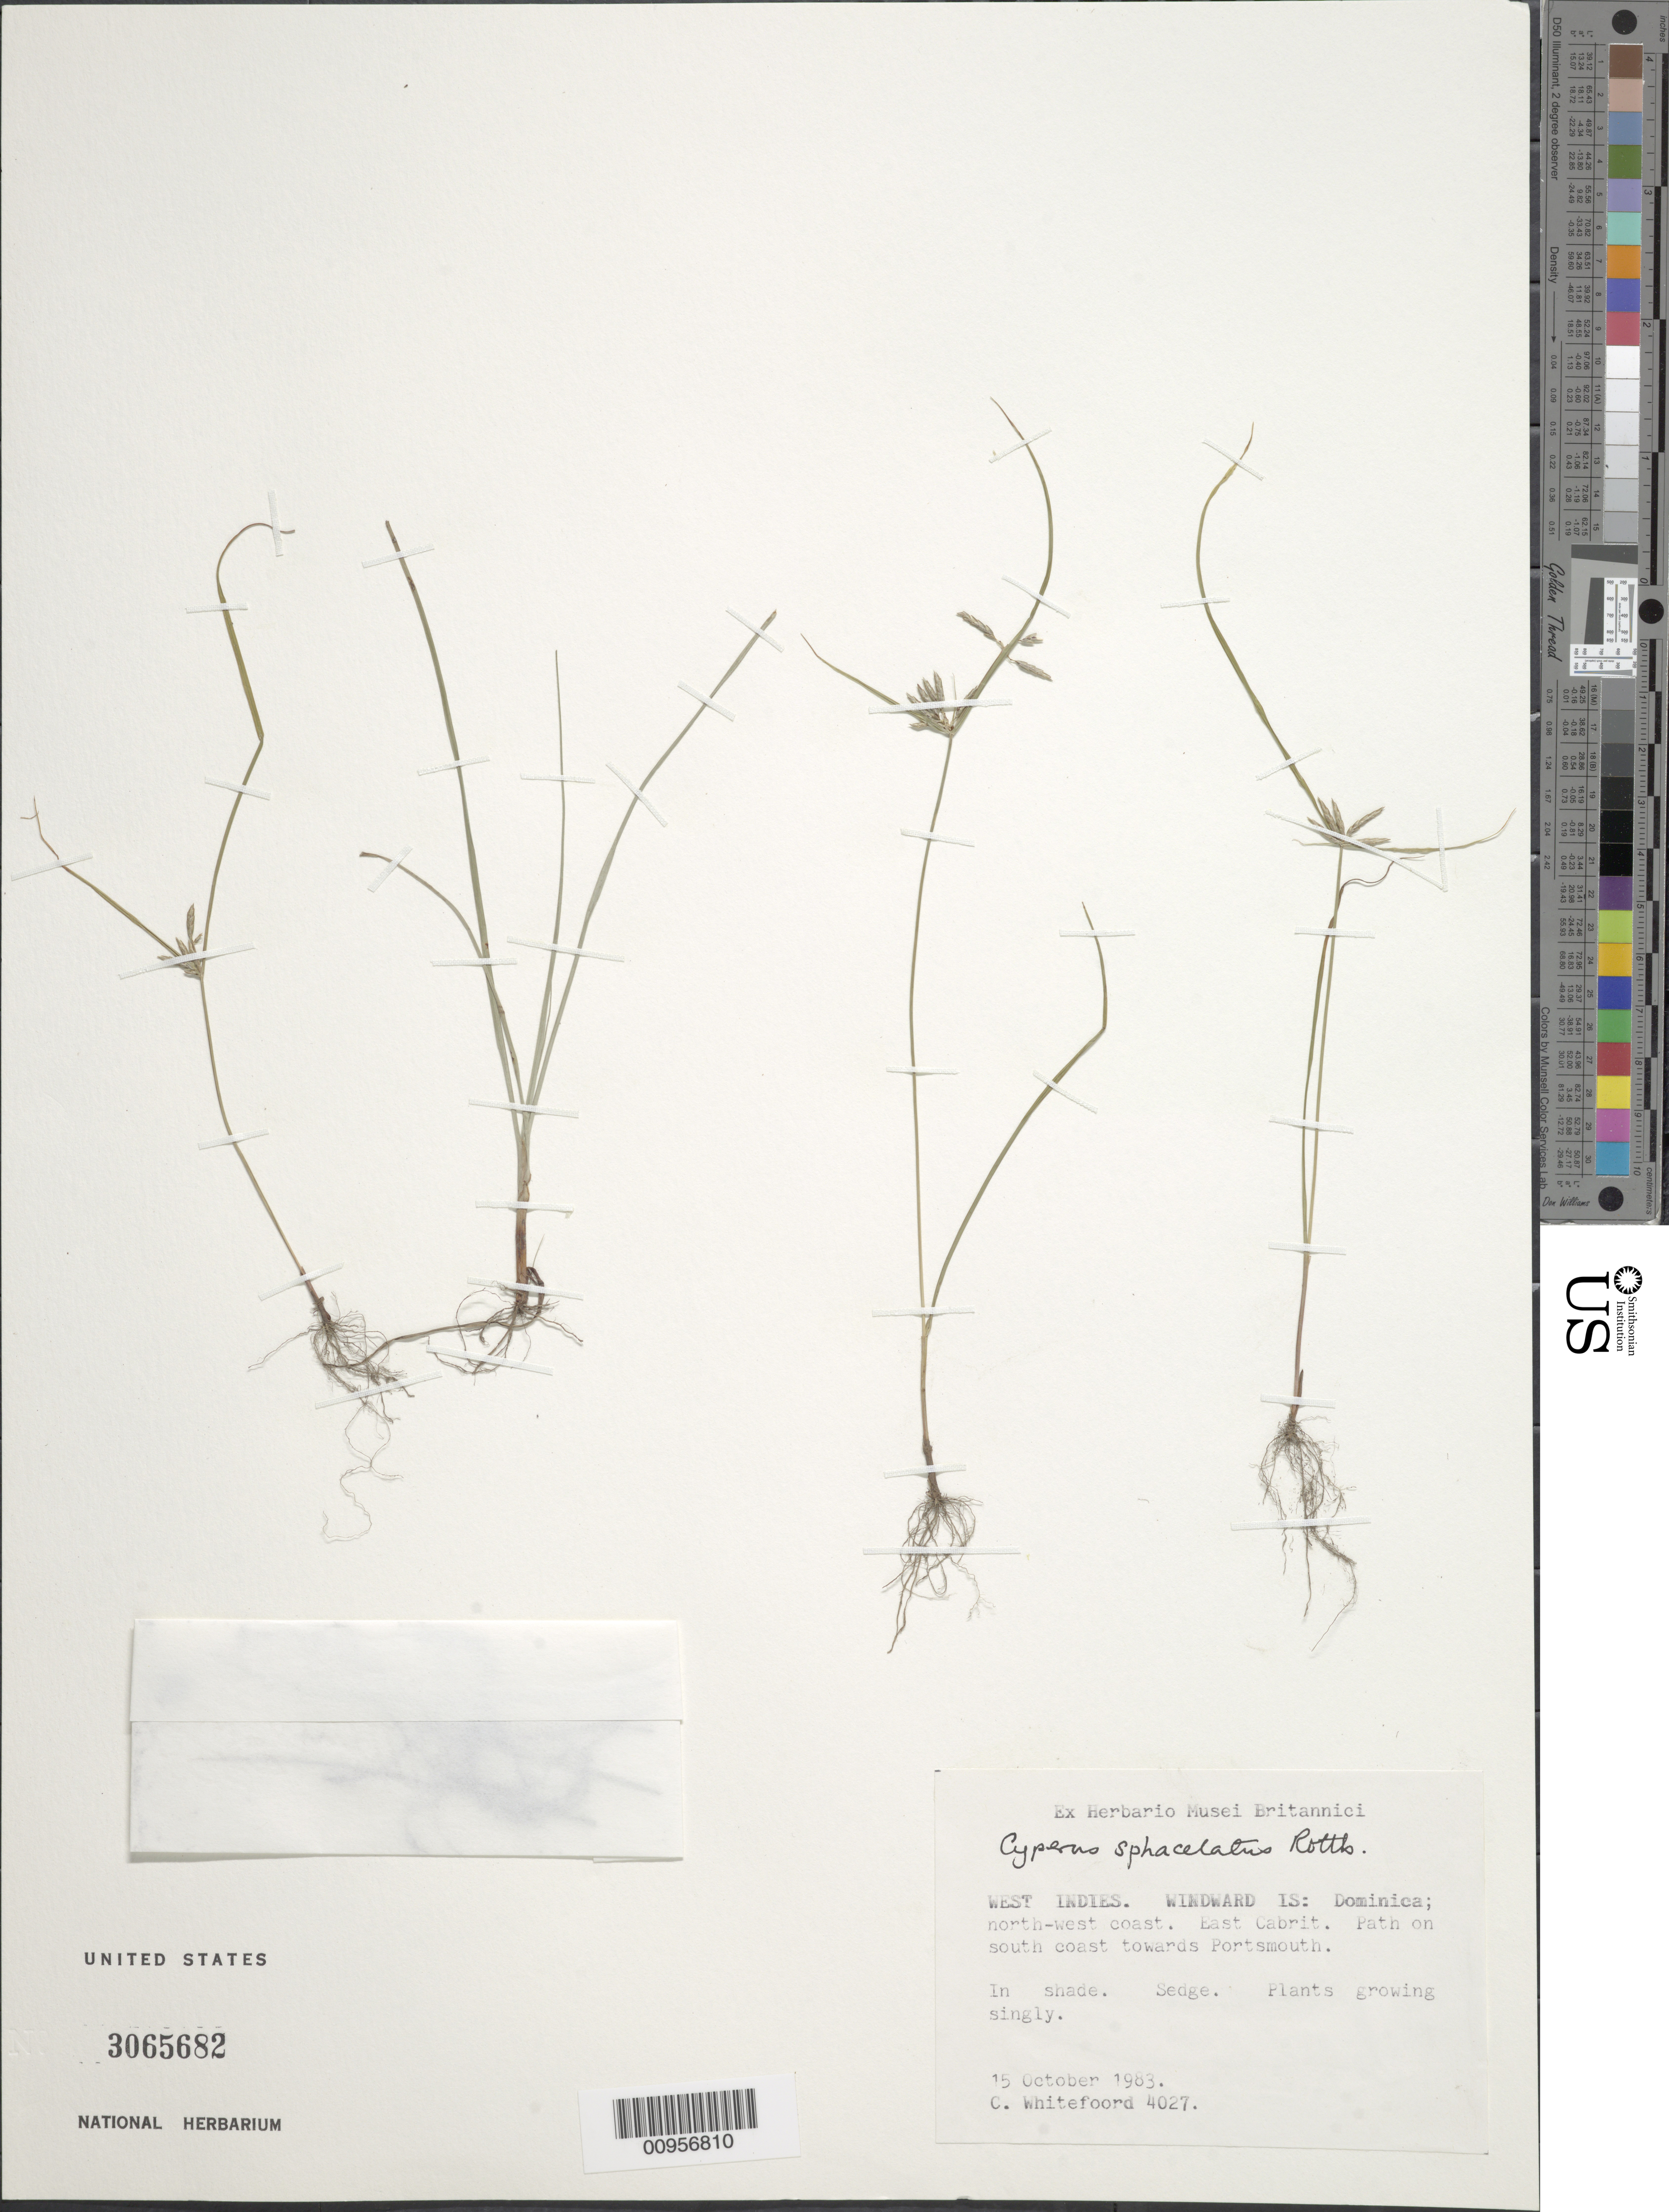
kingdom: Plantae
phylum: Tracheophyta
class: Liliopsida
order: Poales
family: Cyperaceae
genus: Cyperus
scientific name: Cyperus sphacelatus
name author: Rottb.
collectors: C. Whitefoord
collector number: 4027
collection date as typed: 15 Oct 1983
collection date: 1983-10-15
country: Dominica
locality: North-west coast, East Cabrit, path on south coast towards Portsmouth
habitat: In shade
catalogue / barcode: US 3065682